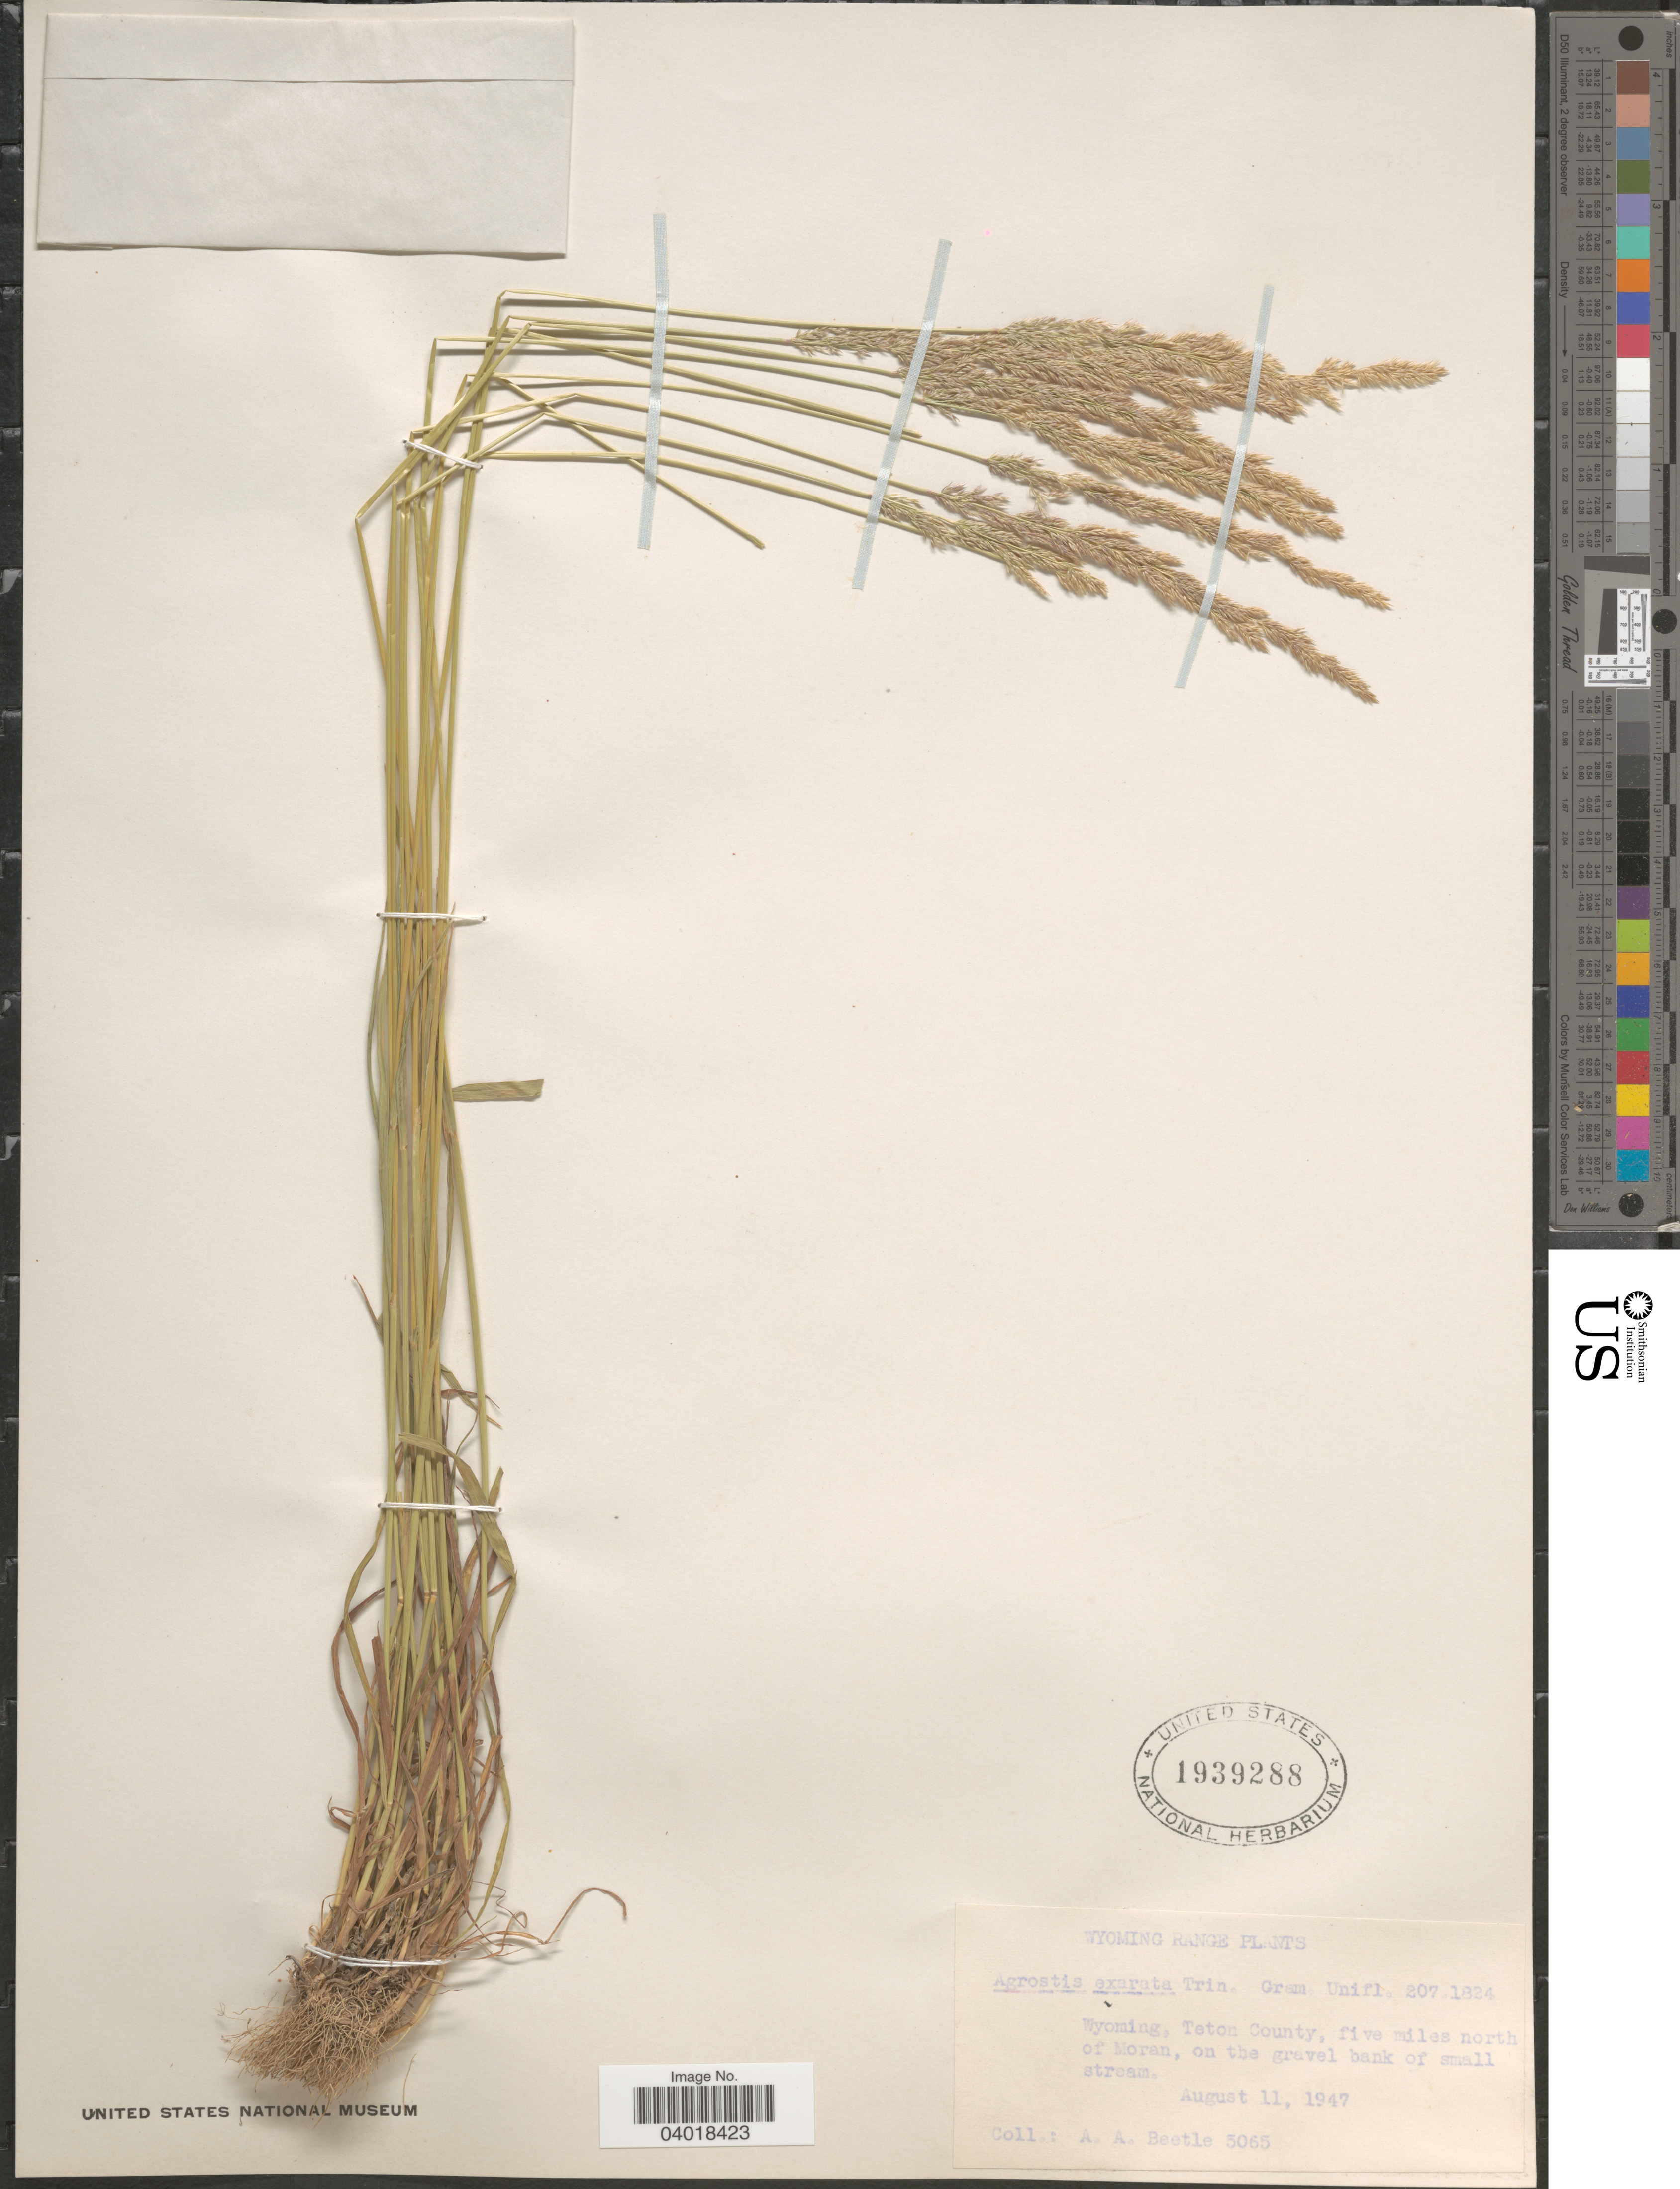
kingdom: Plantae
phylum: Tracheophyta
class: Liliopsida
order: Poales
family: Poaceae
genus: Agrostis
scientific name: Agrostis exarata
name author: Trin.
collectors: A. A. Beetle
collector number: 5065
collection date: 1947-08-11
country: United States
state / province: Wyoming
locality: Wyoming Range. Teton County, five miles north of Moran.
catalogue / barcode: US 1939288